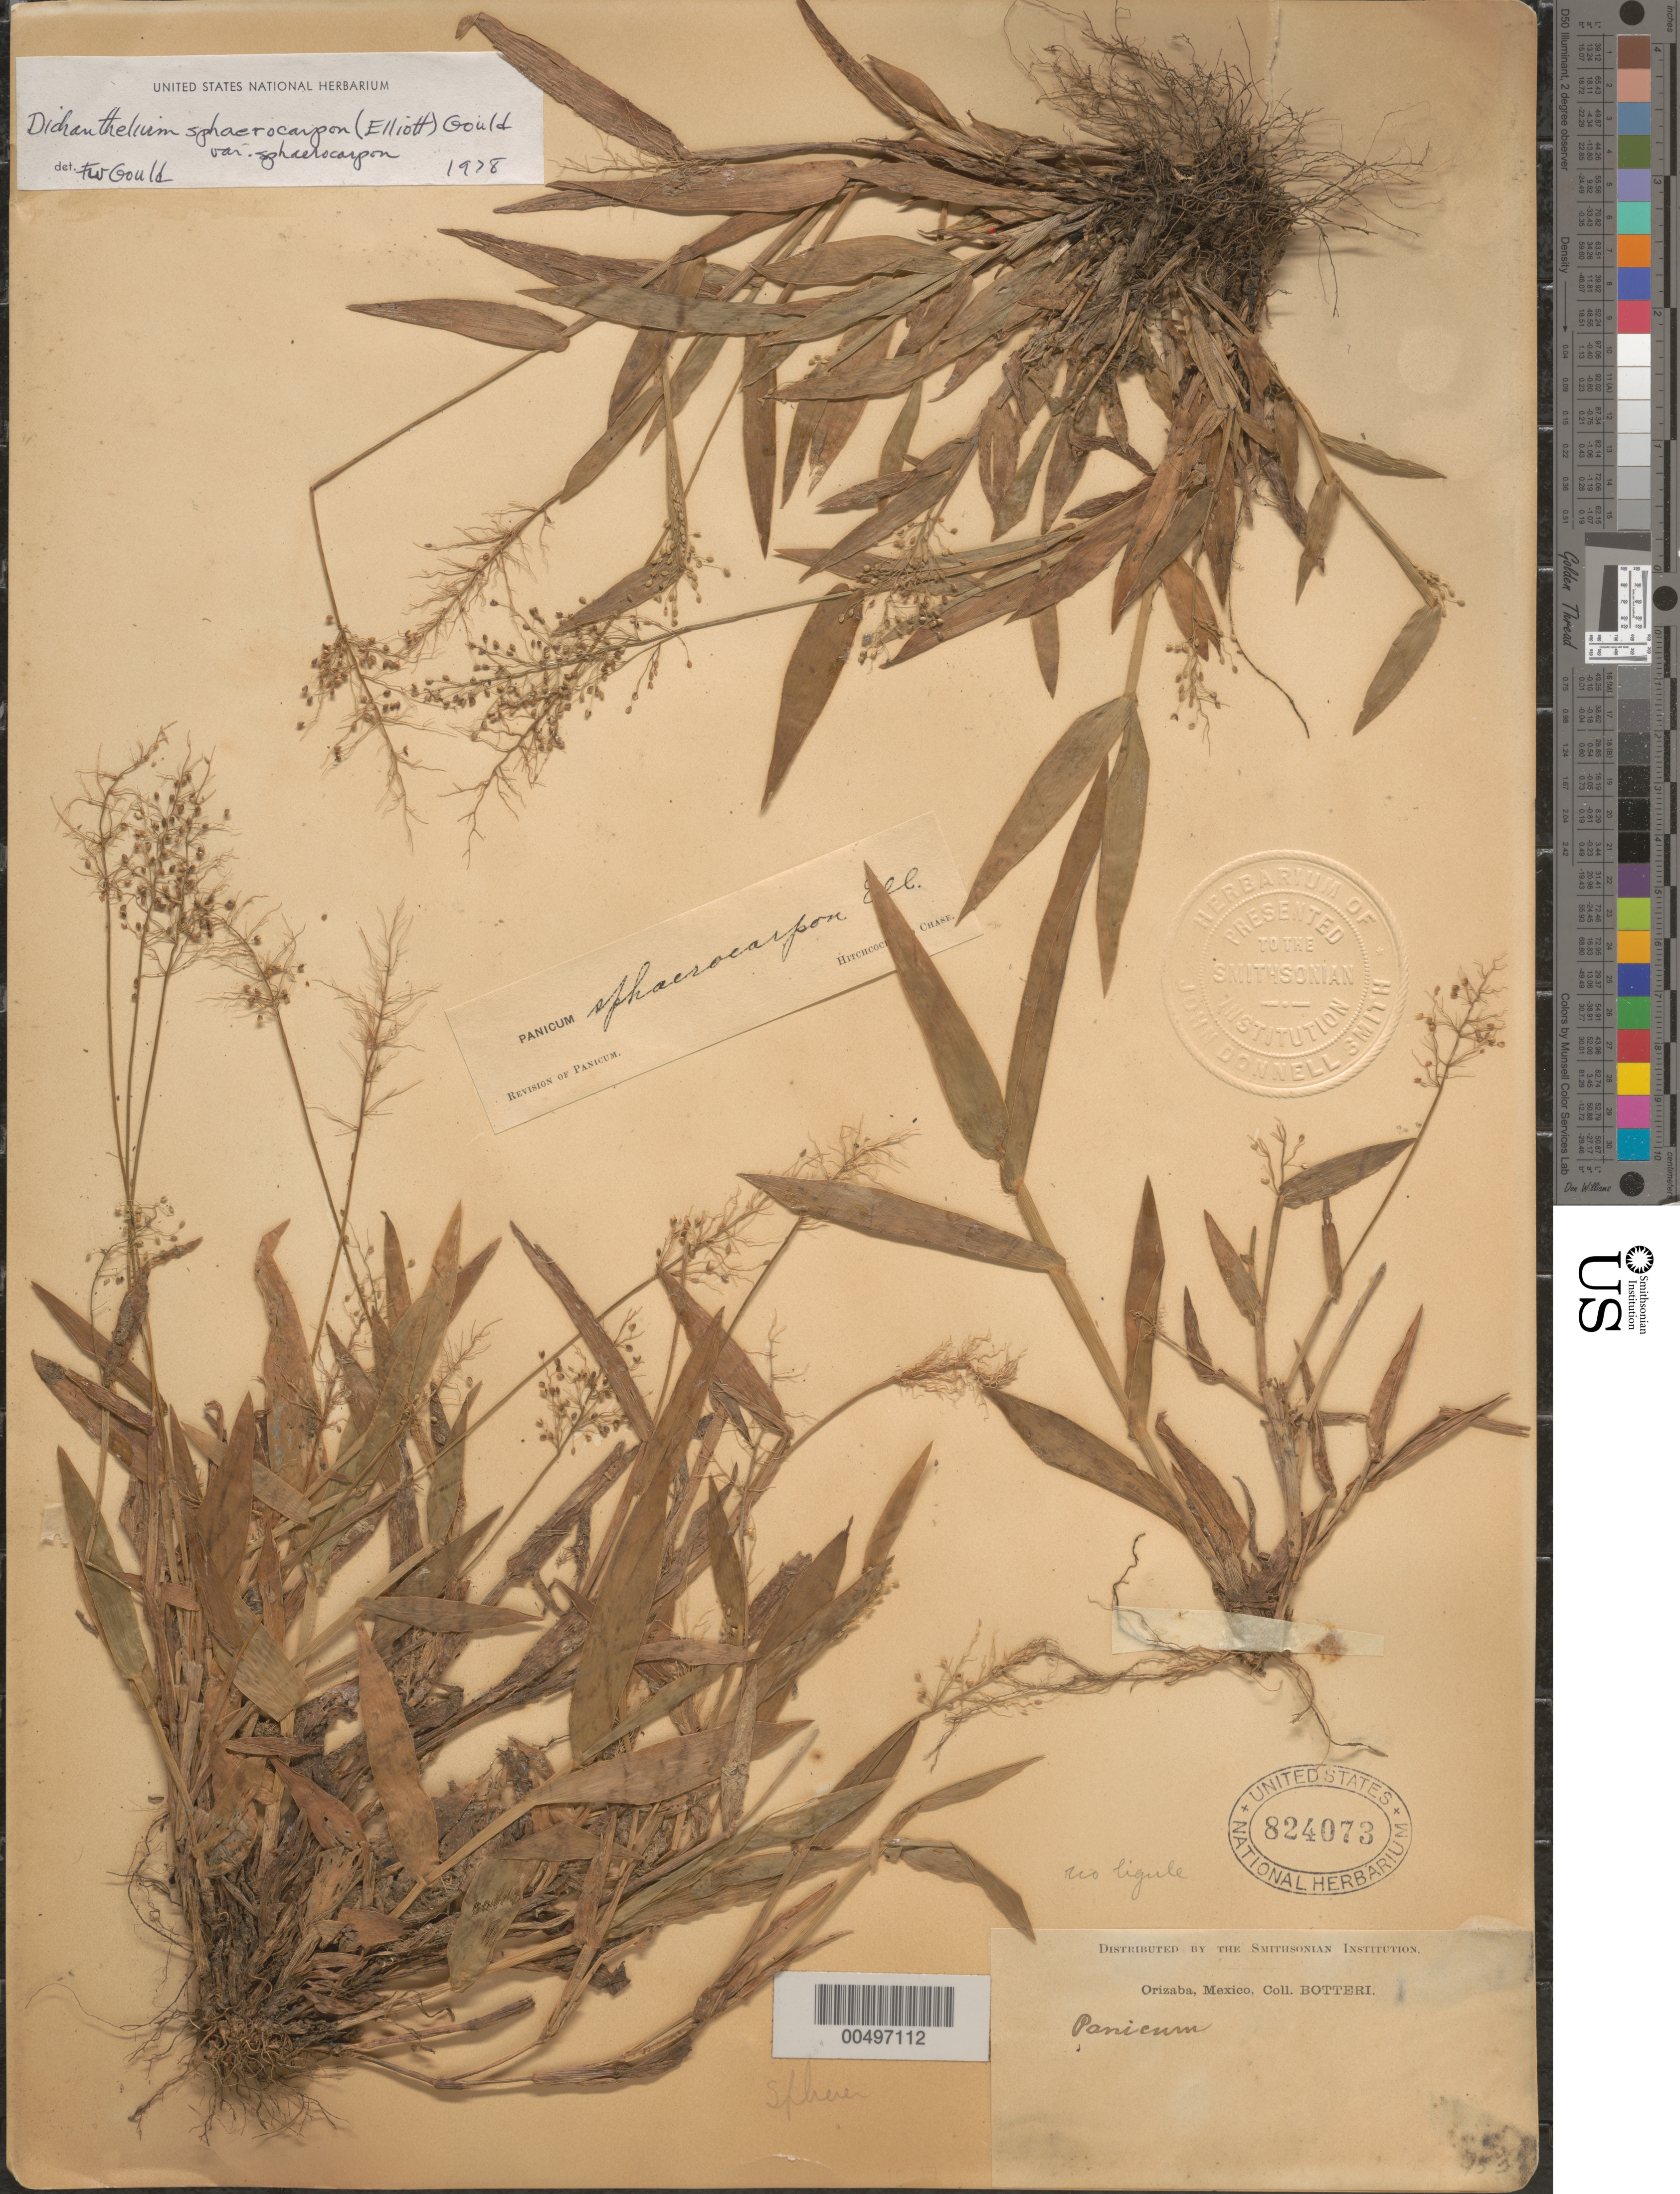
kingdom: Plantae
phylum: Tracheophyta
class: Liliopsida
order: Poales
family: Poaceae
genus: Dichanthelium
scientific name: Dichanthelium sphaerocarpon var. sphaerocarpon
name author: (Elliott) Gould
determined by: Gould, F. W.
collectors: -. Botteri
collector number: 753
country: Mexico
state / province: Veracruz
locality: Orizaba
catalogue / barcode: US 824073